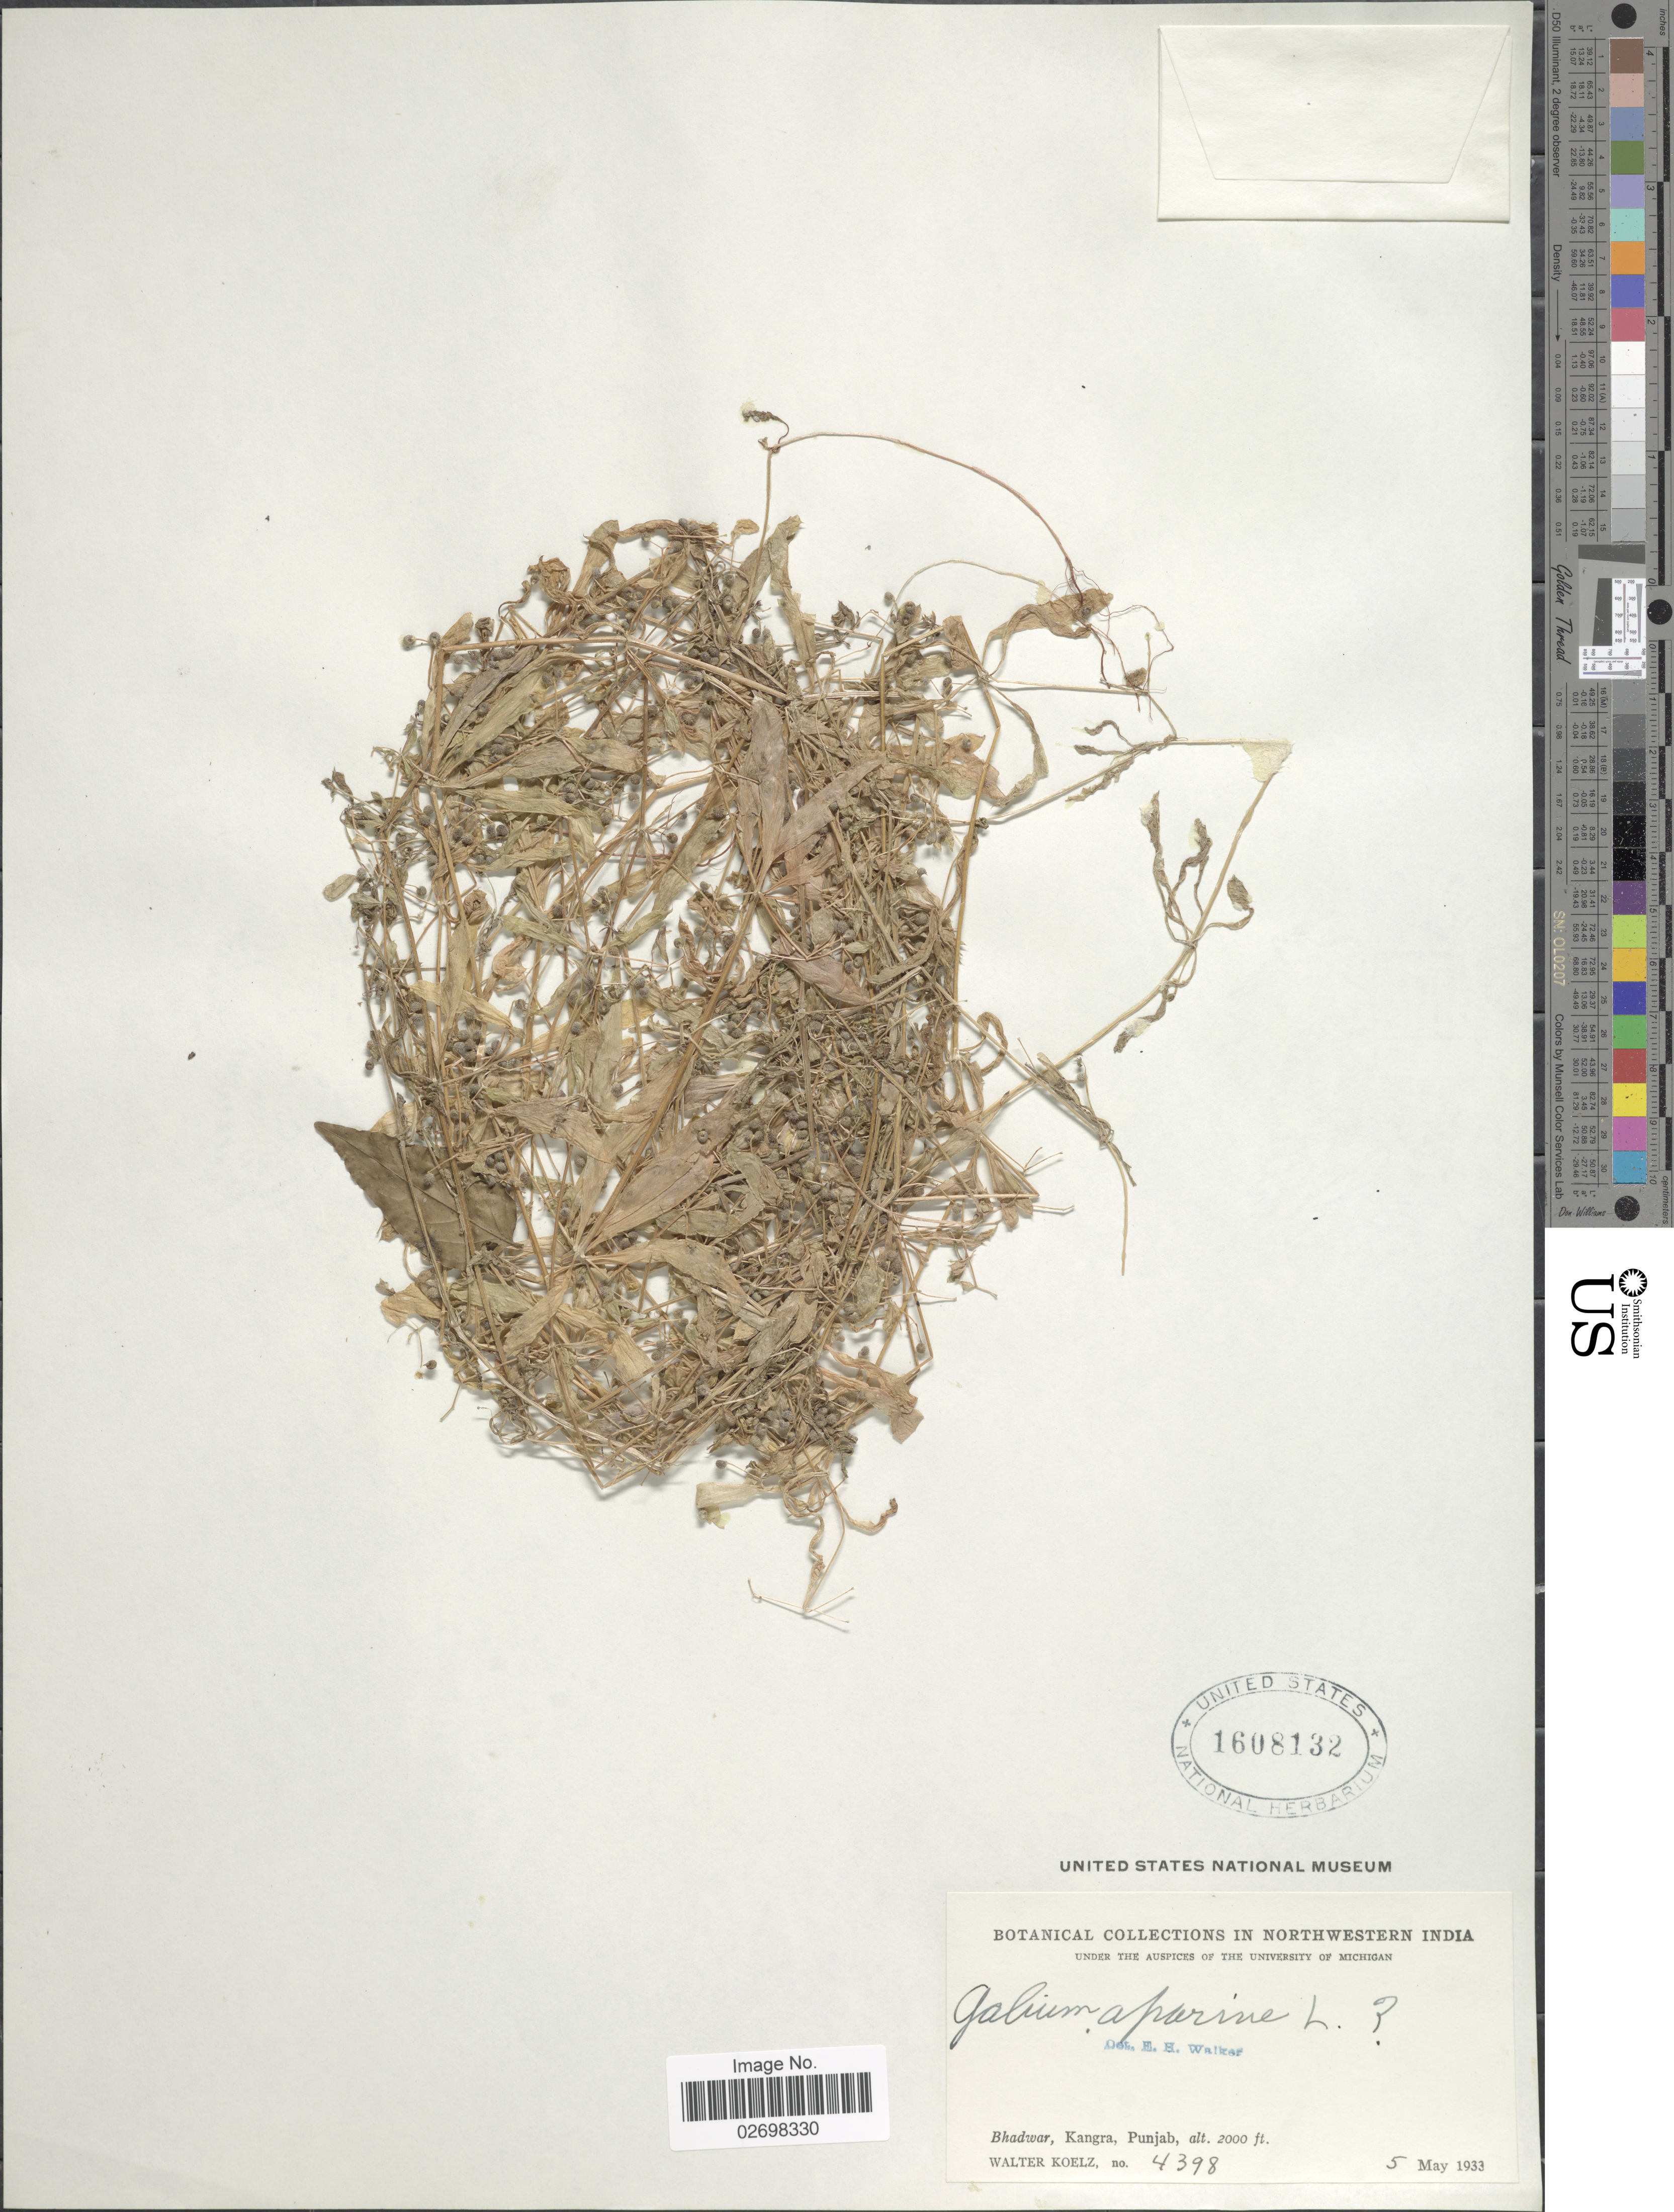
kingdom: Plantae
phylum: Tracheophyta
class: Magnoliopsida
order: Gentianales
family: Rubiaceae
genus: Galium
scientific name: Galium aparine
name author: L.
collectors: W. N. Koelz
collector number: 4398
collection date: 1933-05-05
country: India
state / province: Punjab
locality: Northwestern India, Bhadwar, Kangra, Punjab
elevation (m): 610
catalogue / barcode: US 1608132